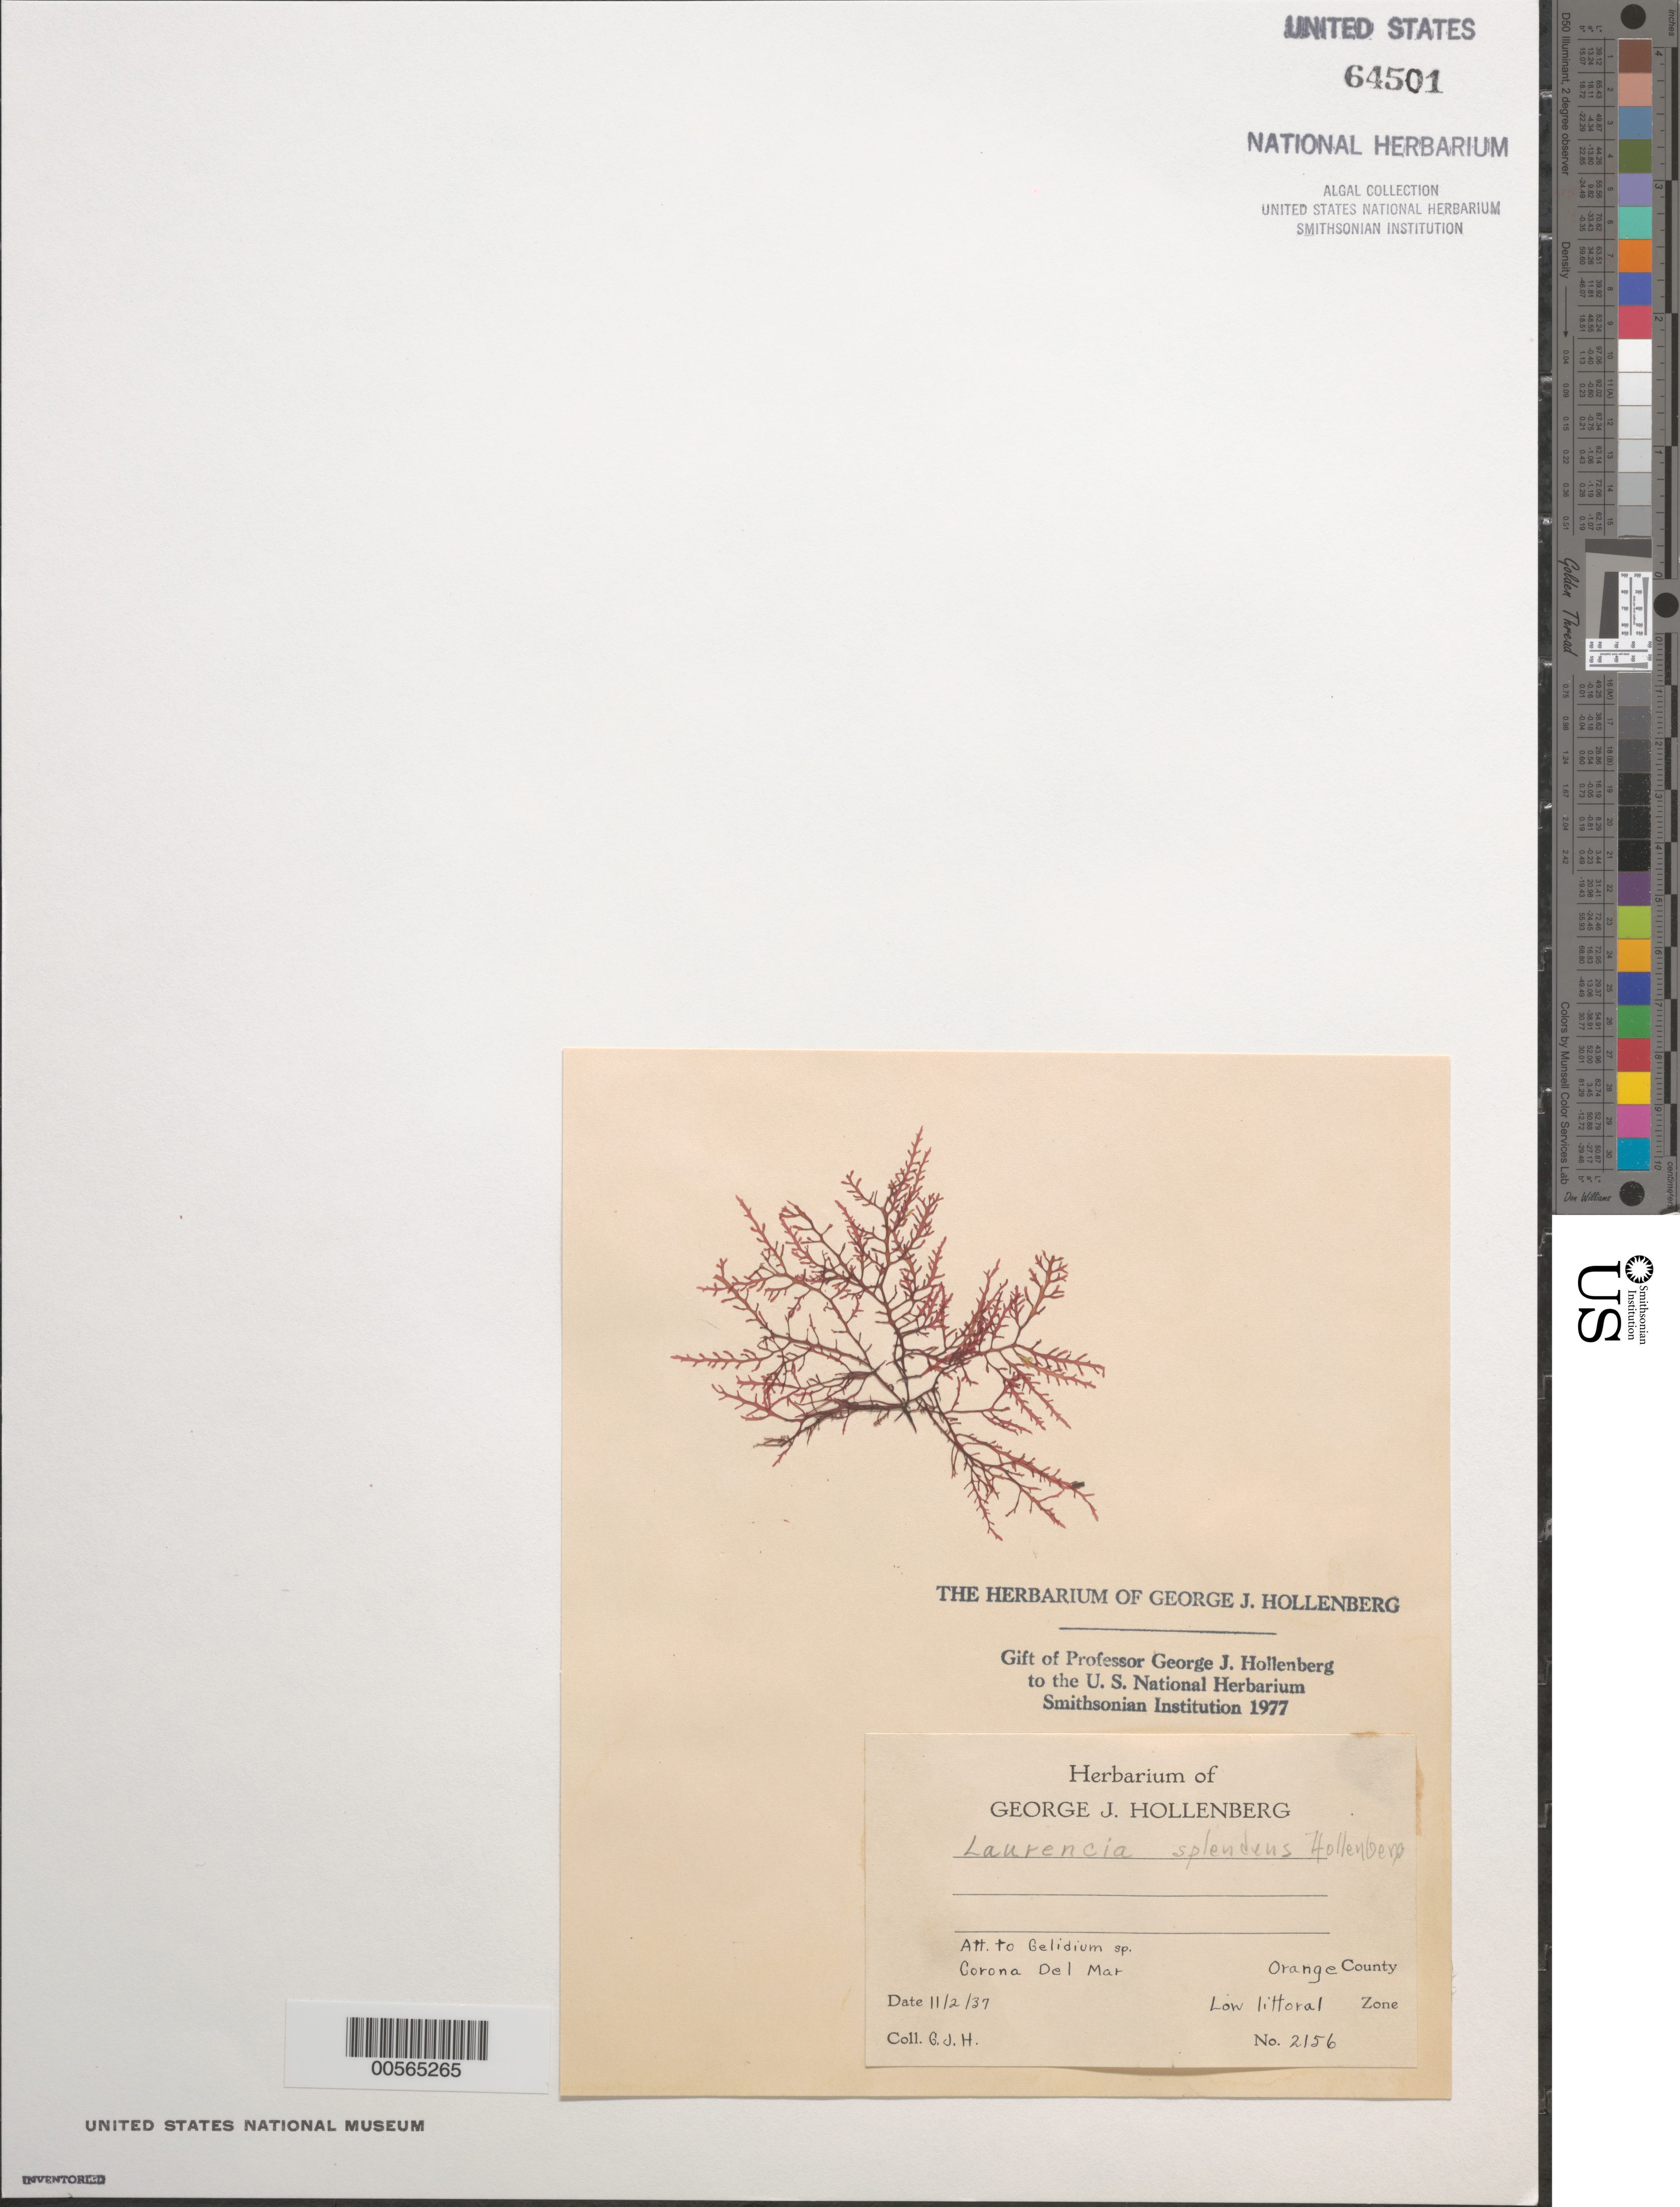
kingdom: Plantae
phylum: Rhodophyta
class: Florideophyceae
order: Ceramiales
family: Rhodomelaceae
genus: Osmundea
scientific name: Osmundea splendens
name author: (Hollenb.) K.W. Nam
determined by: Algae name updating Project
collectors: G. Hollenberg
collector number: GJH 2156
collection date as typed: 02 Nov 1937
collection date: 1937-11-02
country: United States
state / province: California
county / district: Orange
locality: Corona del Mar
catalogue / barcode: US 64501